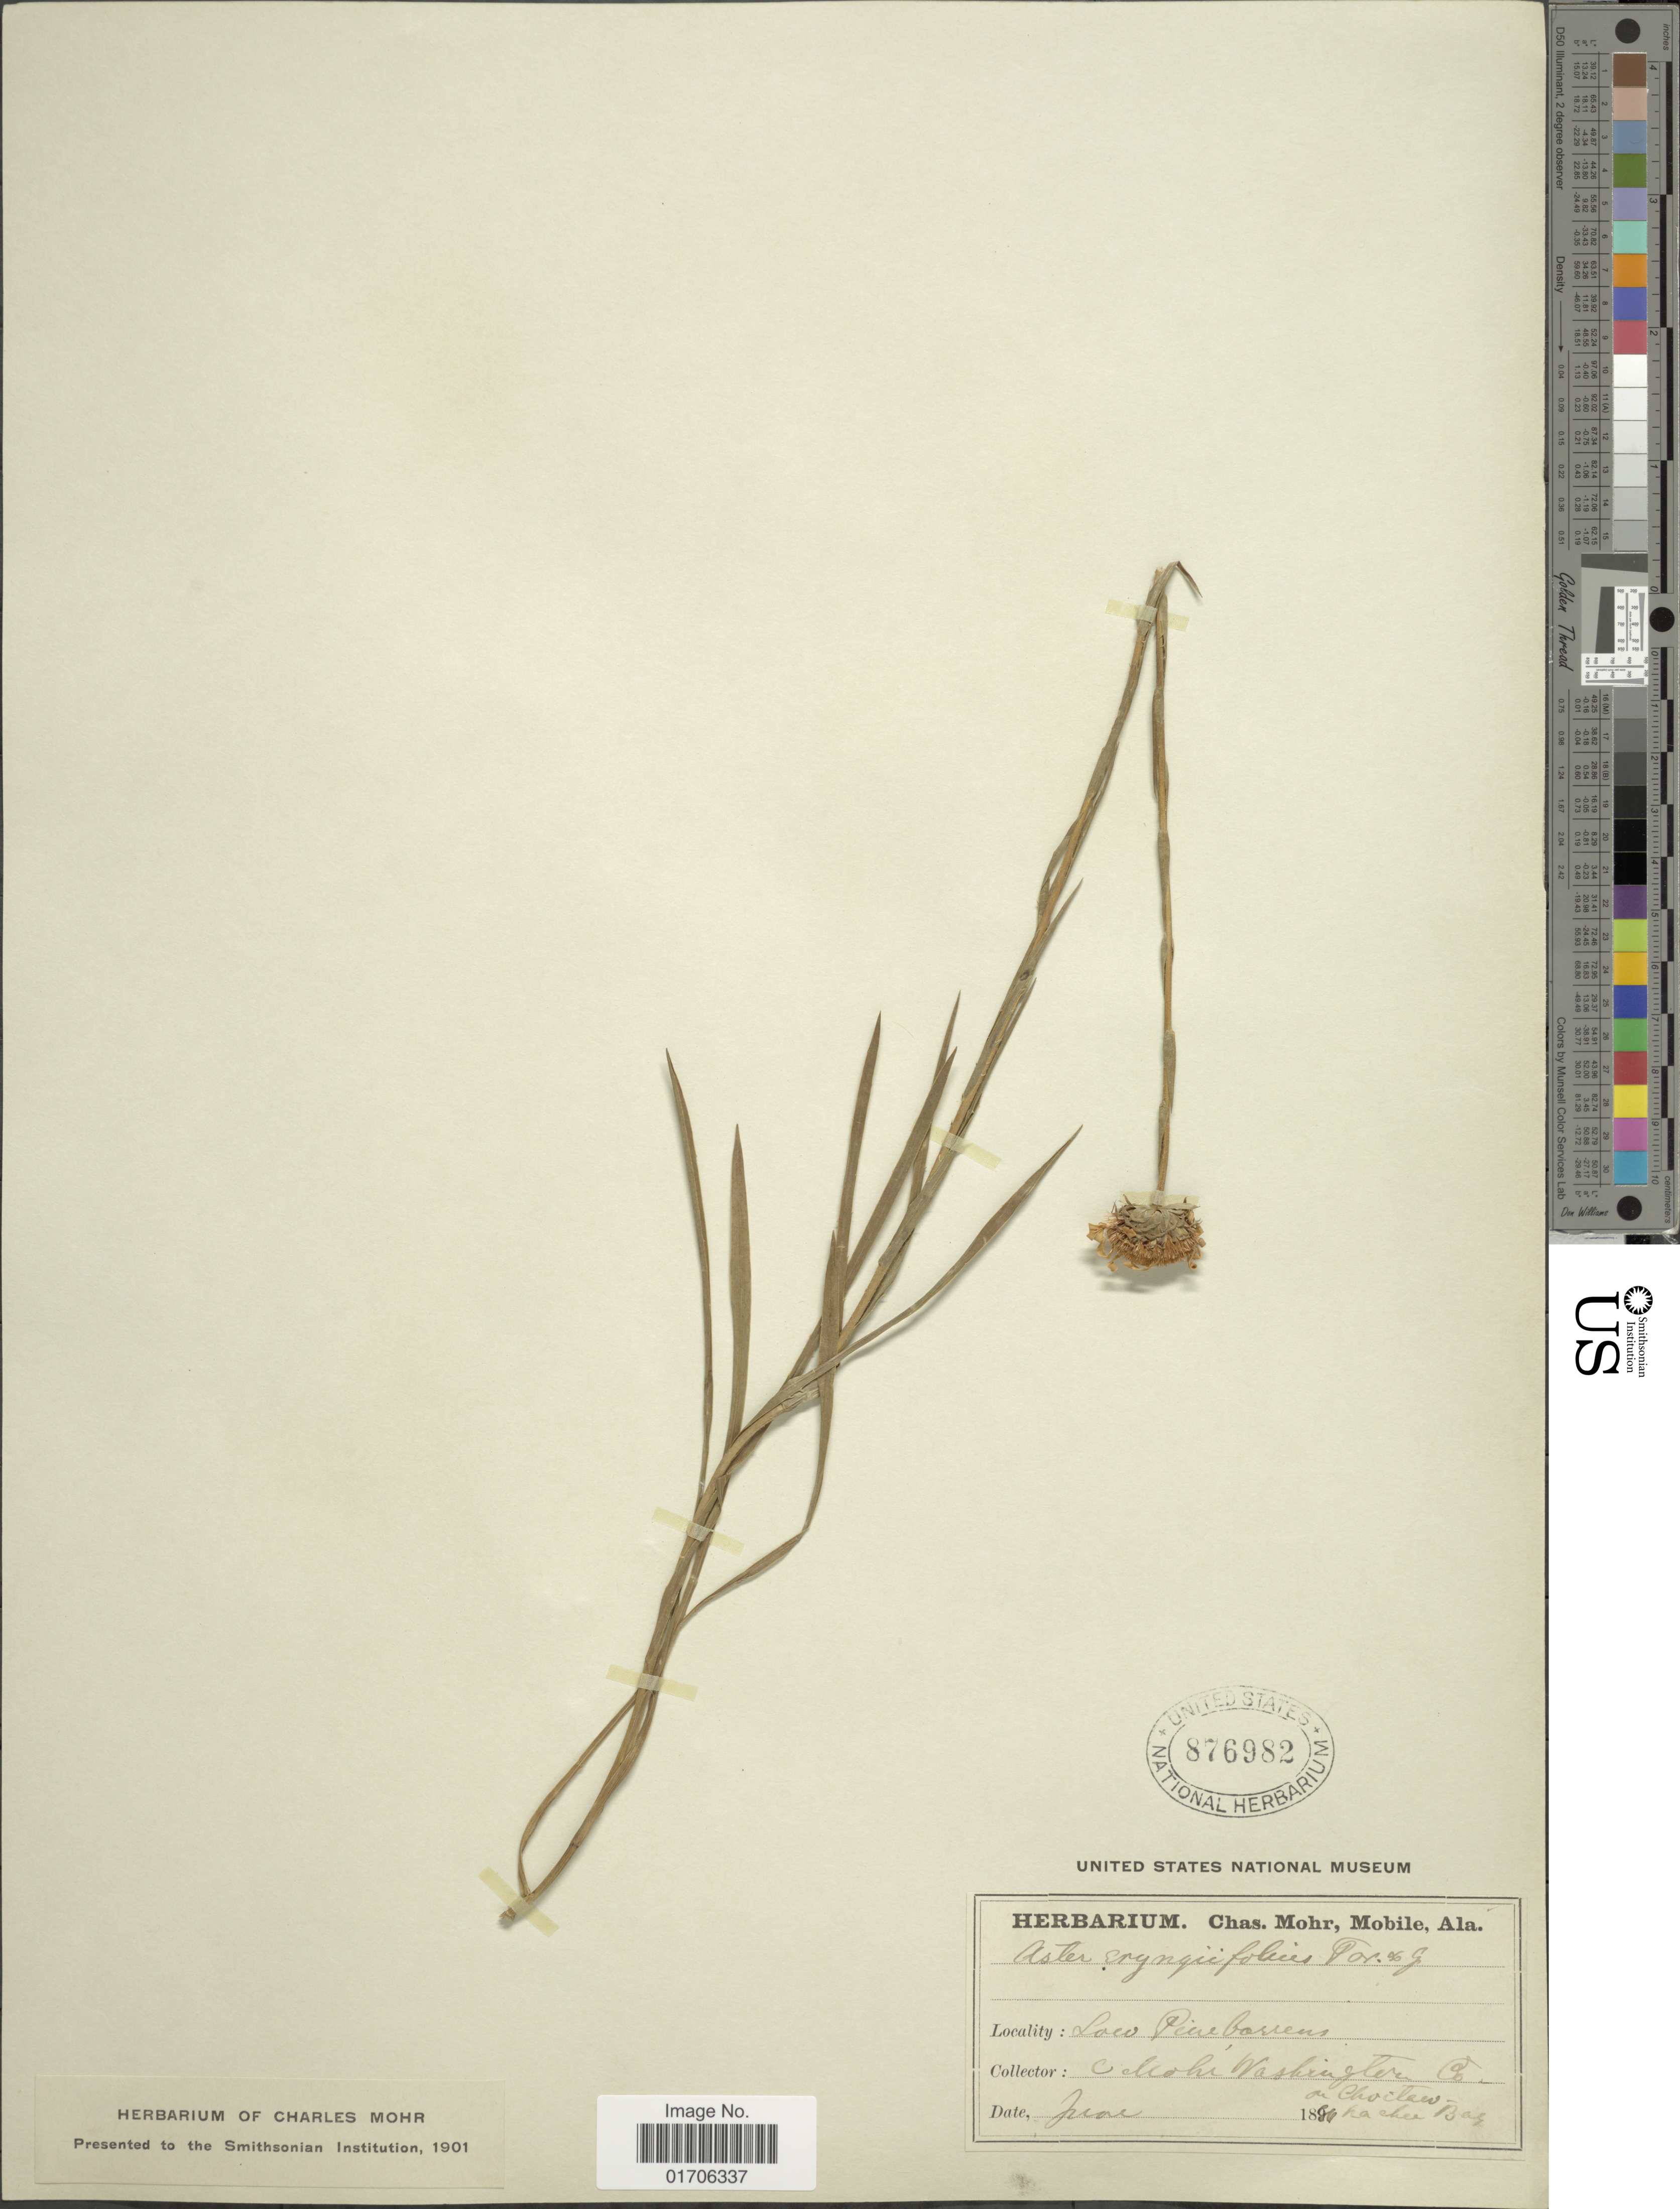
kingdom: Plantae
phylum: Tracheophyta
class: Magnoliopsida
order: Asterales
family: Asteraceae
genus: Eurybia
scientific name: Eurybia eryngiifolia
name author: (Torr. & A. Gray) G.L. Nesom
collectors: C. T. Mohr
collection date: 1884-06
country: United States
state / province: Florida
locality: Low Pine barrens, Washington Co. on Choitaw, Hatchee Bay.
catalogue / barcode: US 876982